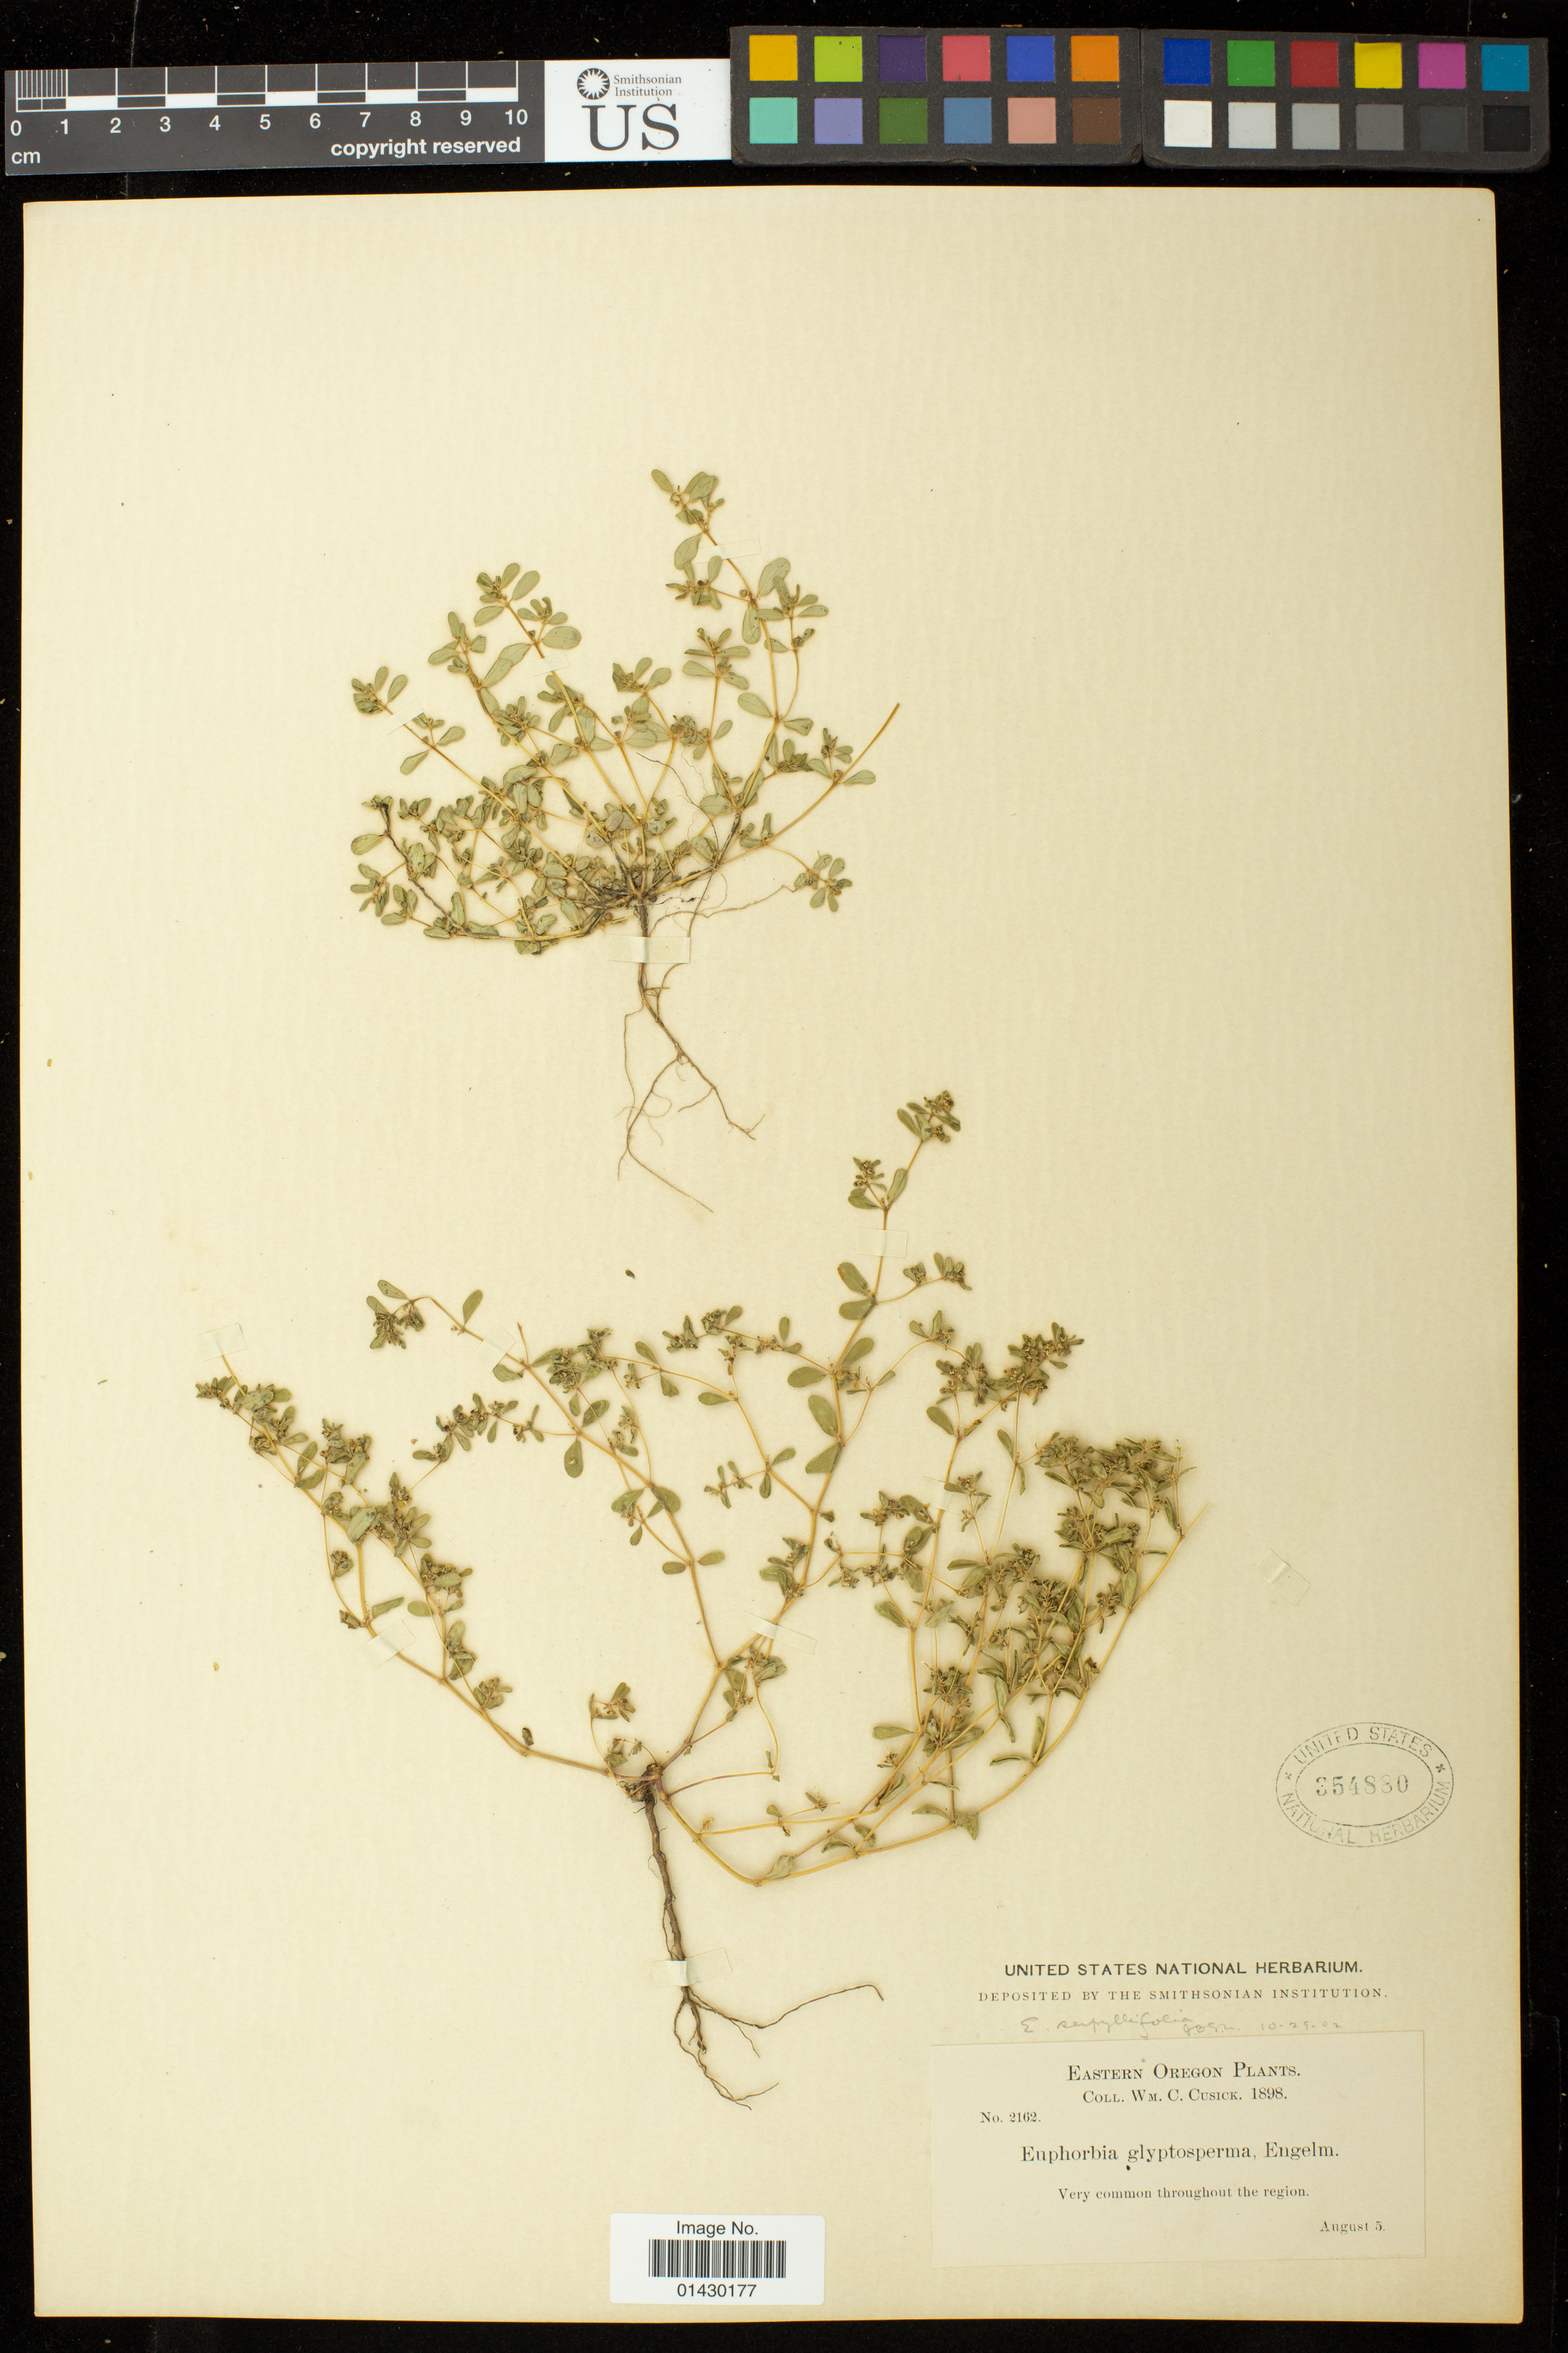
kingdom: Plantae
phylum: Tracheophyta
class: Magnoliopsida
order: Malpighiales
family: Euphorbiaceae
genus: Euphorbia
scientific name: Euphorbia serpillifolia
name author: Pers.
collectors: W. C. Cusick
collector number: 2162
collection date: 1898-08-05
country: United States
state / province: Oregon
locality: Eastern Oregon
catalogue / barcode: US 354880